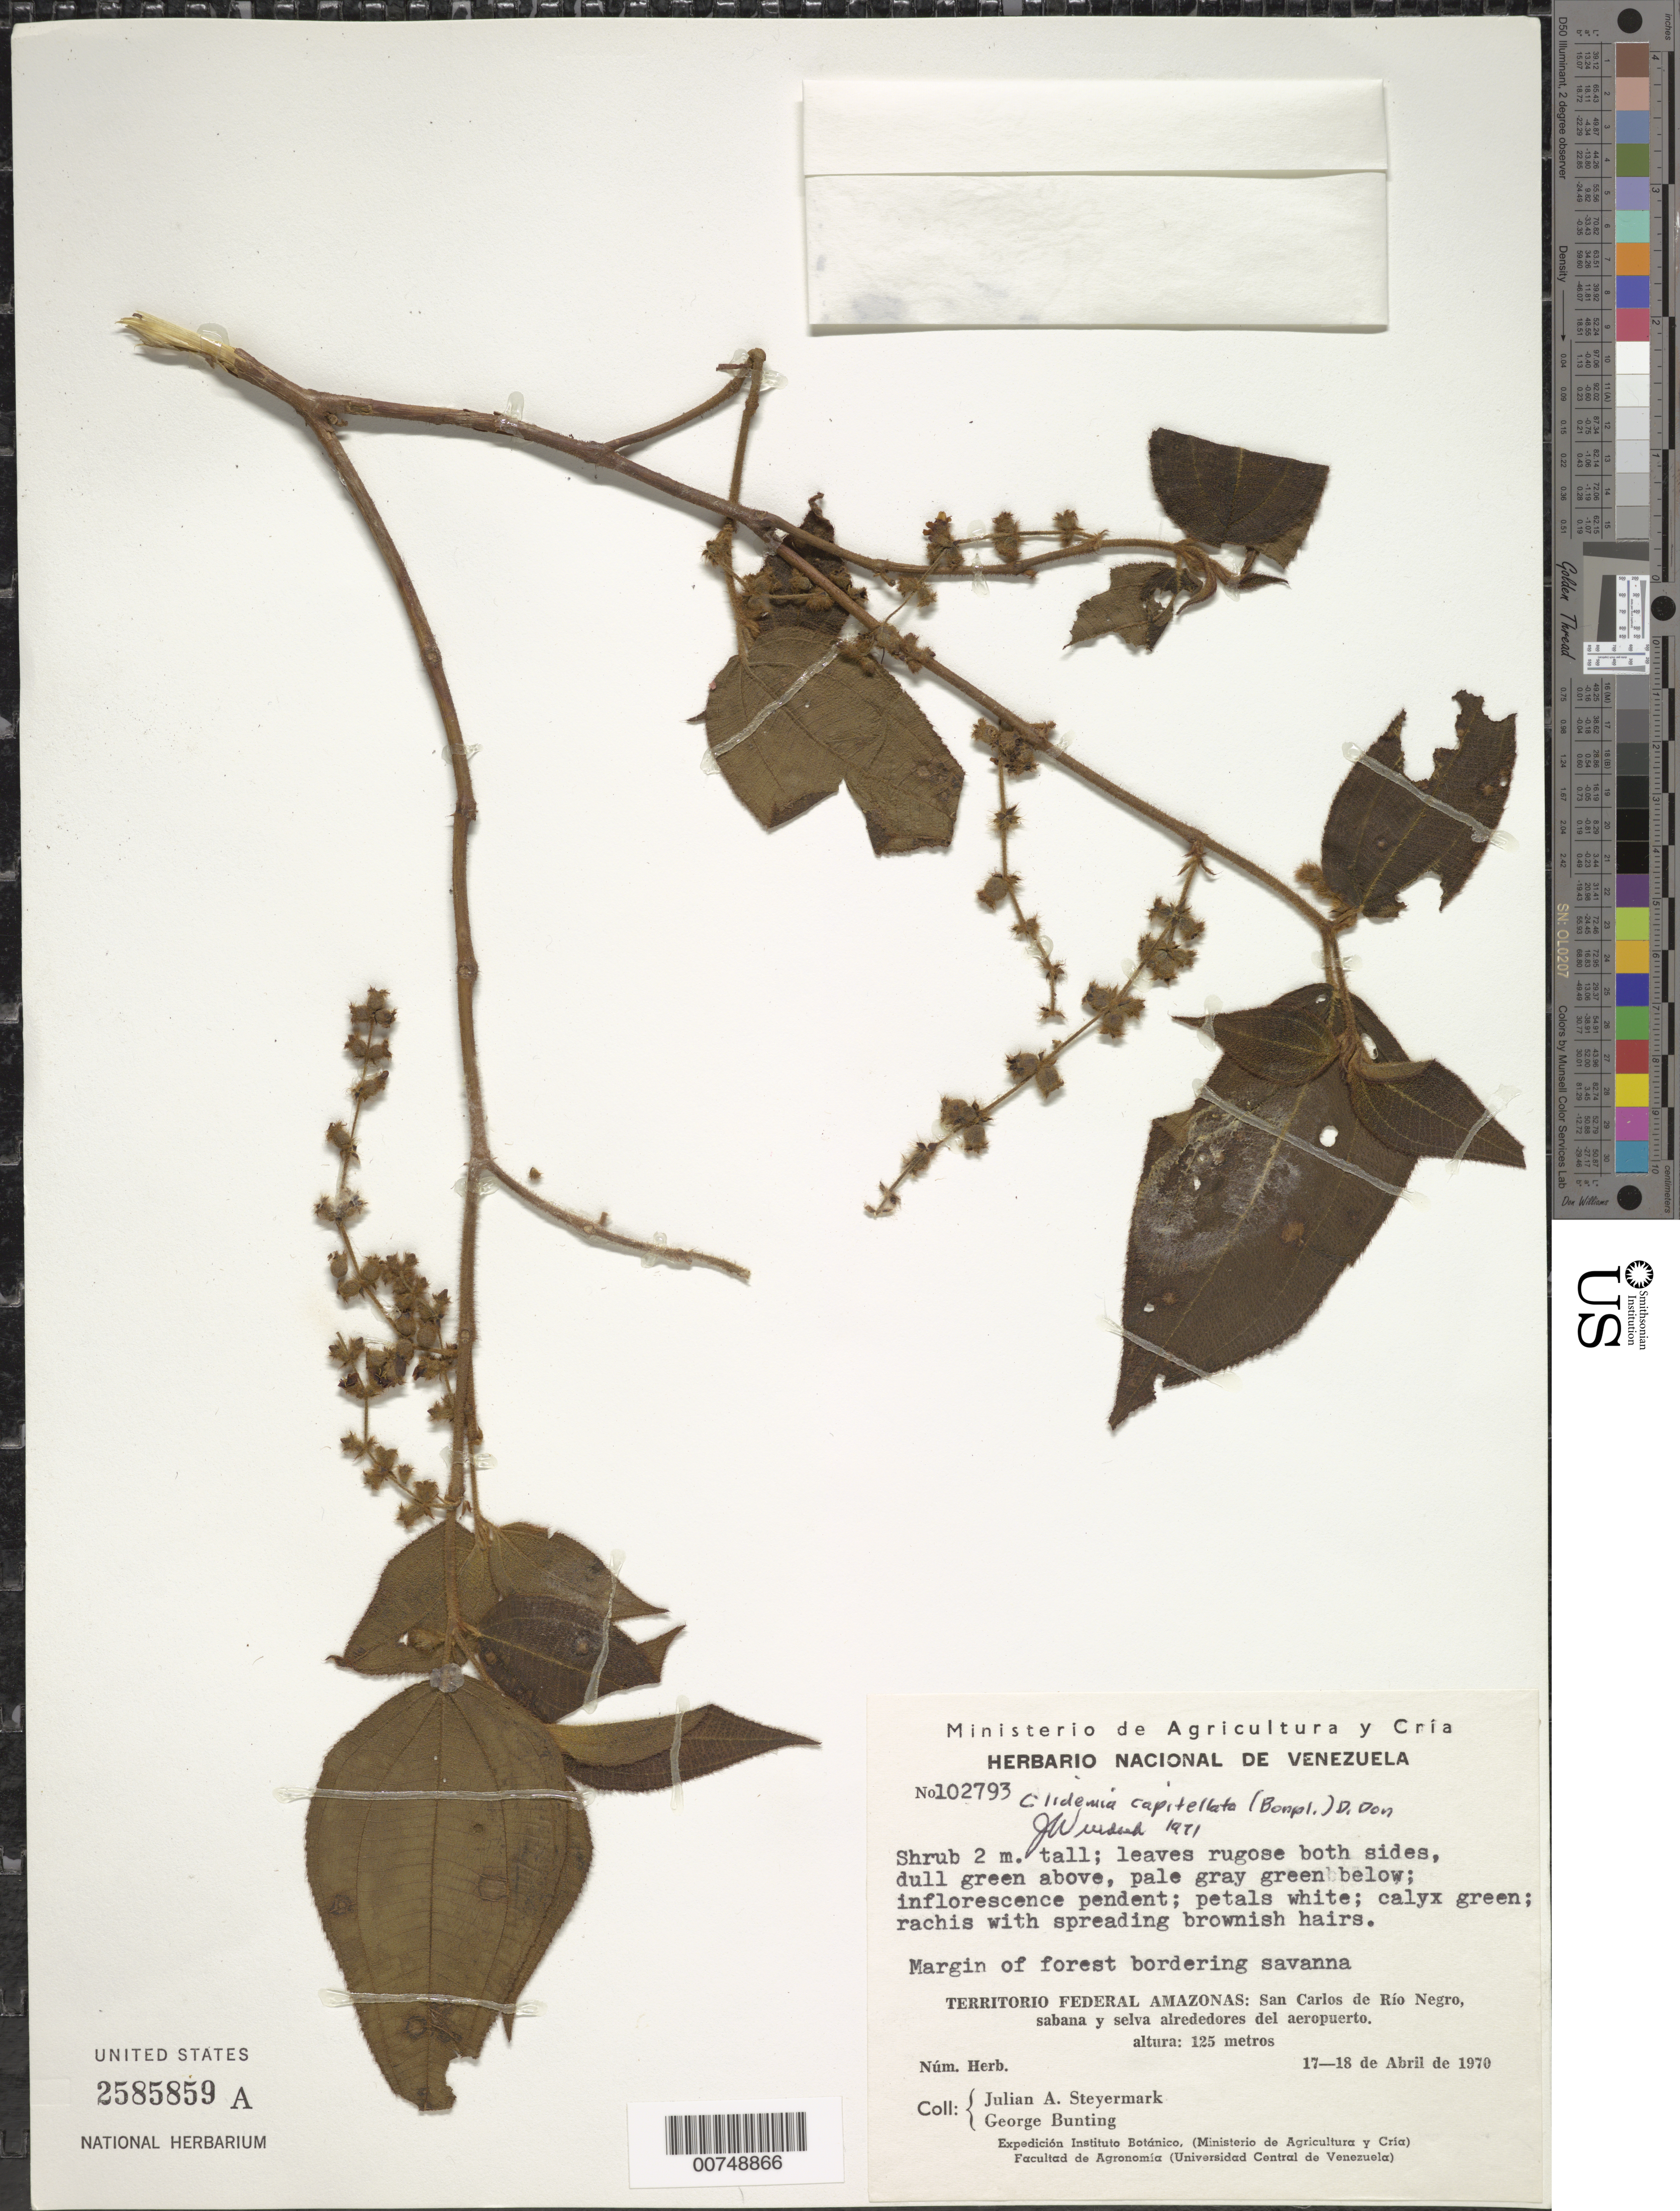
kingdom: Plantae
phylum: Tracheophyta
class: Magnoliopsida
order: Myrtales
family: Melastomataceae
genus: Clidemia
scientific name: Clidemia capitellata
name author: (Bonpl.) D. Don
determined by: Wurdack, John J., (US), US (UNITED STATES)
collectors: J. Steyermark & G. S. Bunting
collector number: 102793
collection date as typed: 17-Apr-70 to 18-Apr-70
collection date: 1970-04-17/1970-04-18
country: Venezuela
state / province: Amazonas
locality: San Carlos de Río Negro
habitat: Savanna and forest, outskirts of airport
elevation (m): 125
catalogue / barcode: US 2585859A